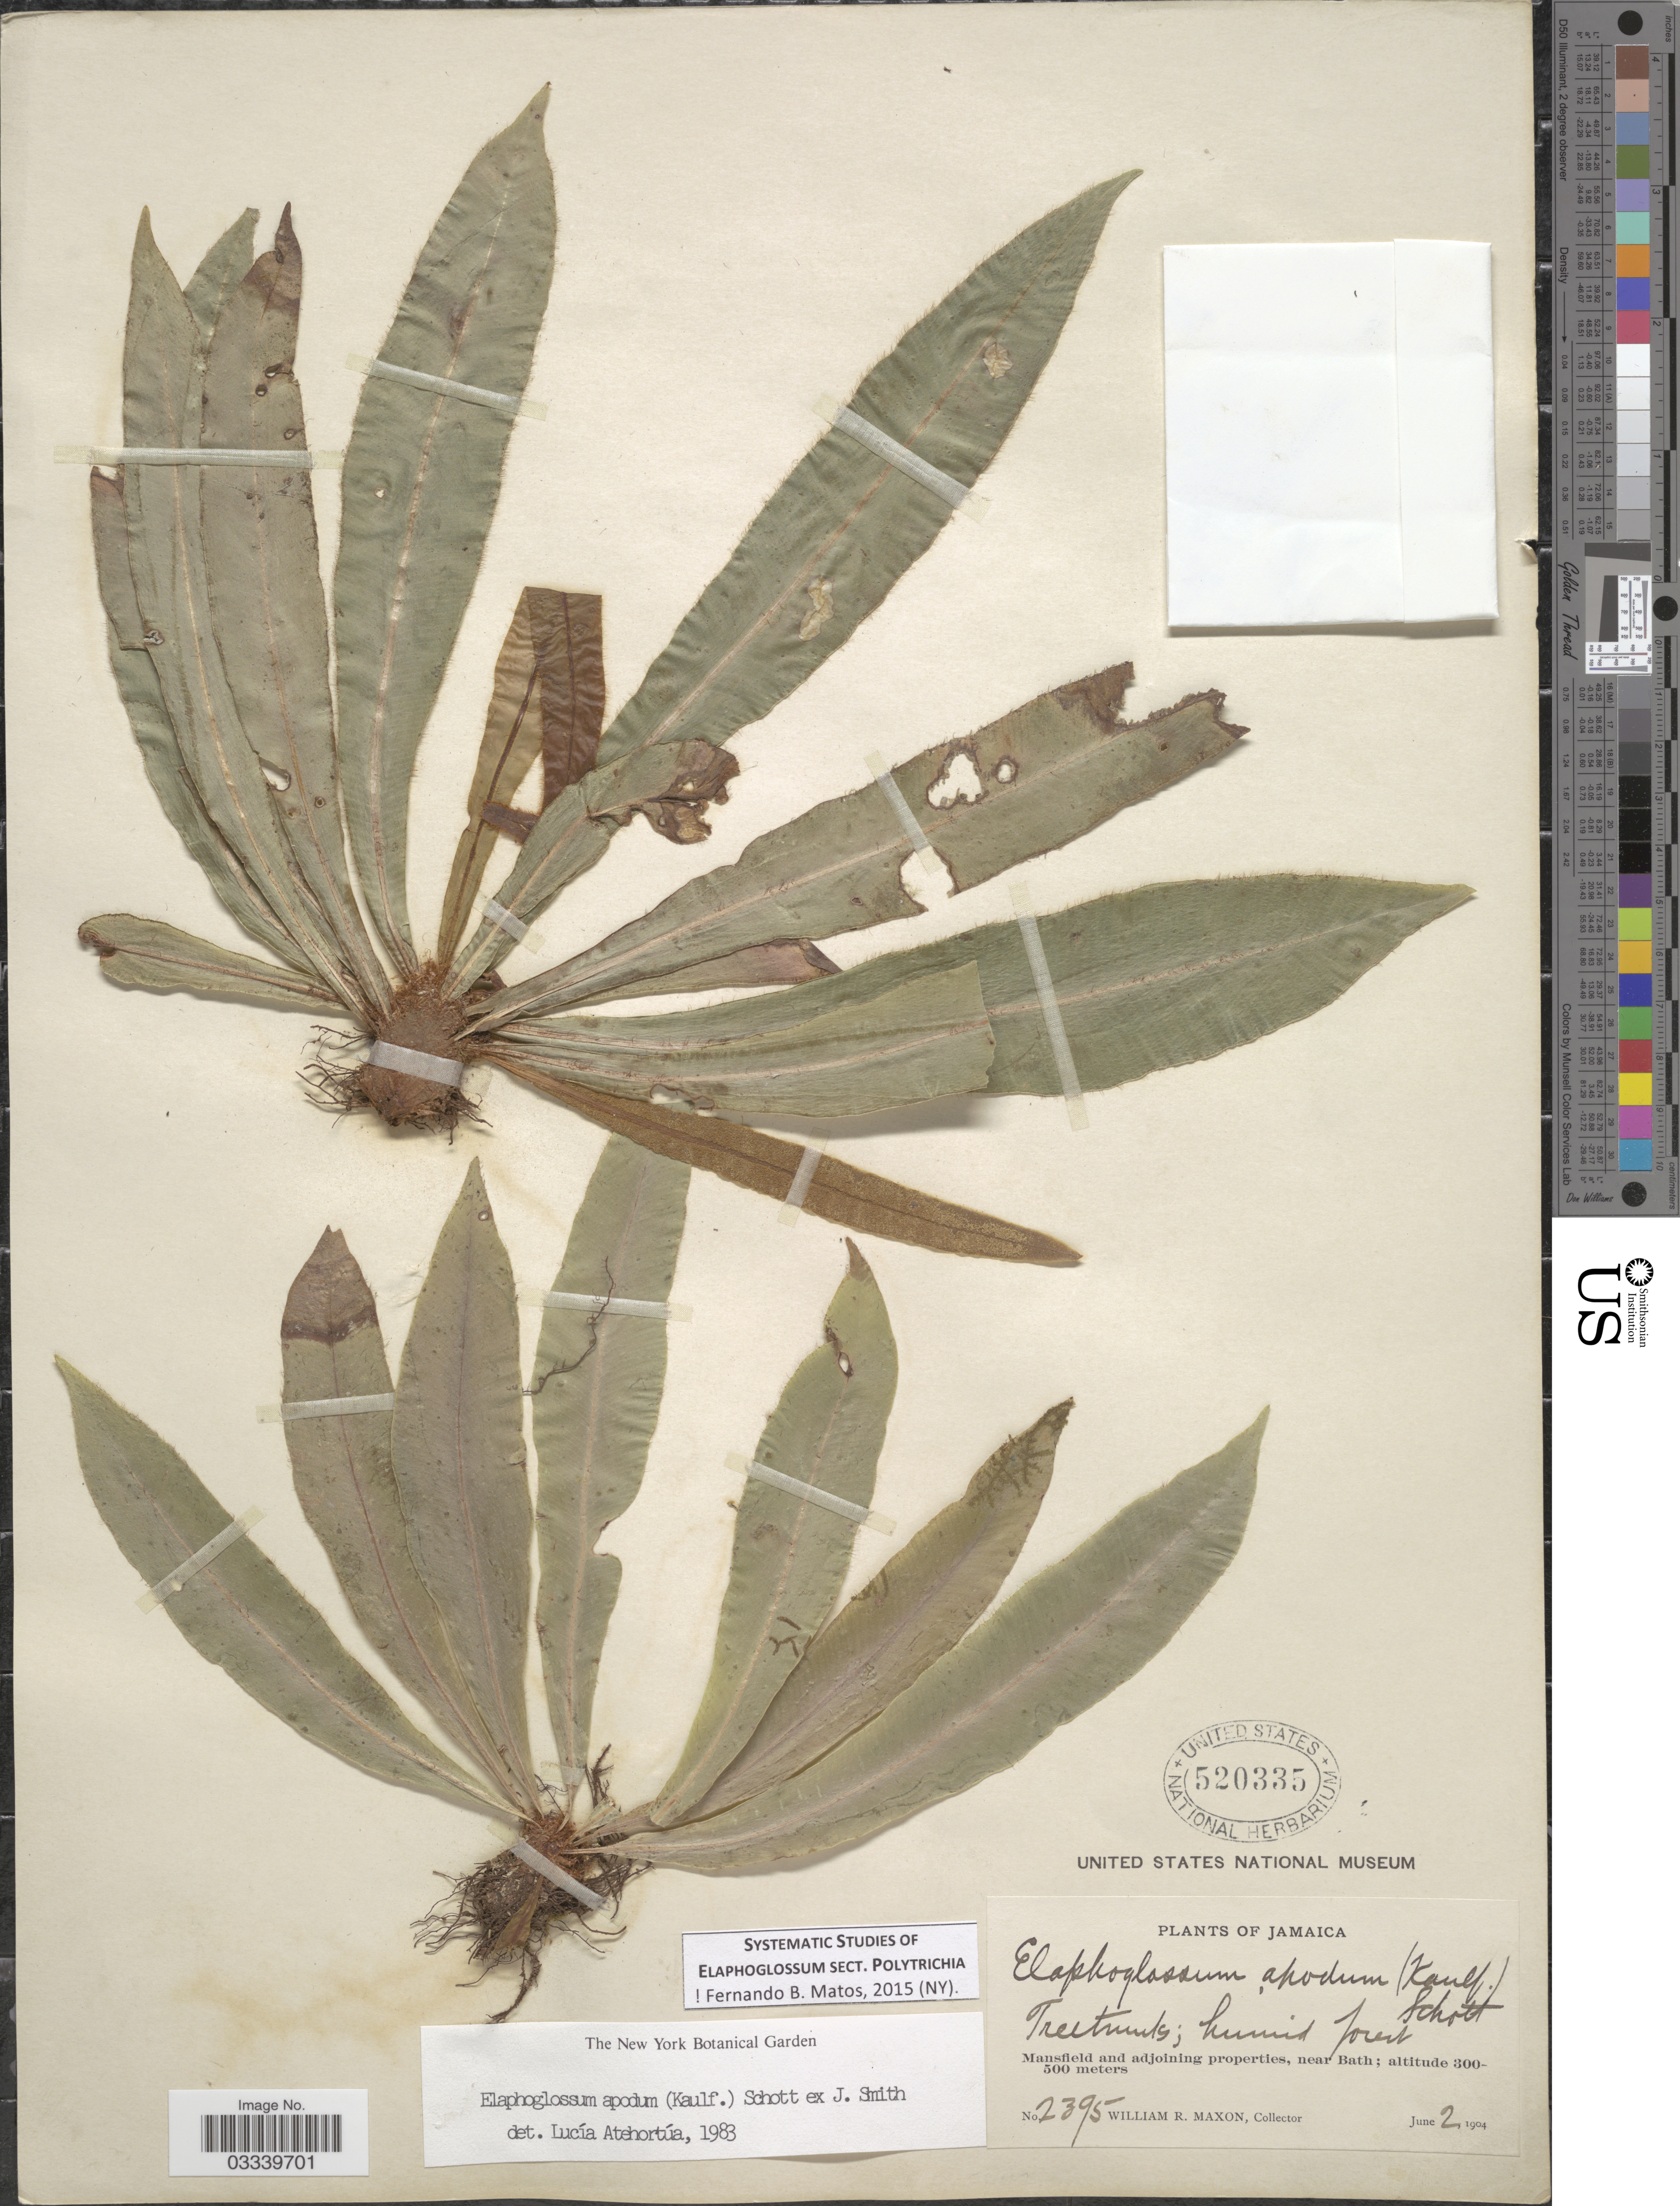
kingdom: Plantae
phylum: Tracheophyta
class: Polypodiopsida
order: Polypodiales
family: Dryopteridaceae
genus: Elaphoglossum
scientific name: Elaphoglossum apodum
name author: (Kaulf.) Schott ex J. Sm.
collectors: W. R. Maxon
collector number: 2395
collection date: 1904-06-02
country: Jamaica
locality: Mansfield and adjoining properties, near Bath.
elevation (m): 300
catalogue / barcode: US 520335